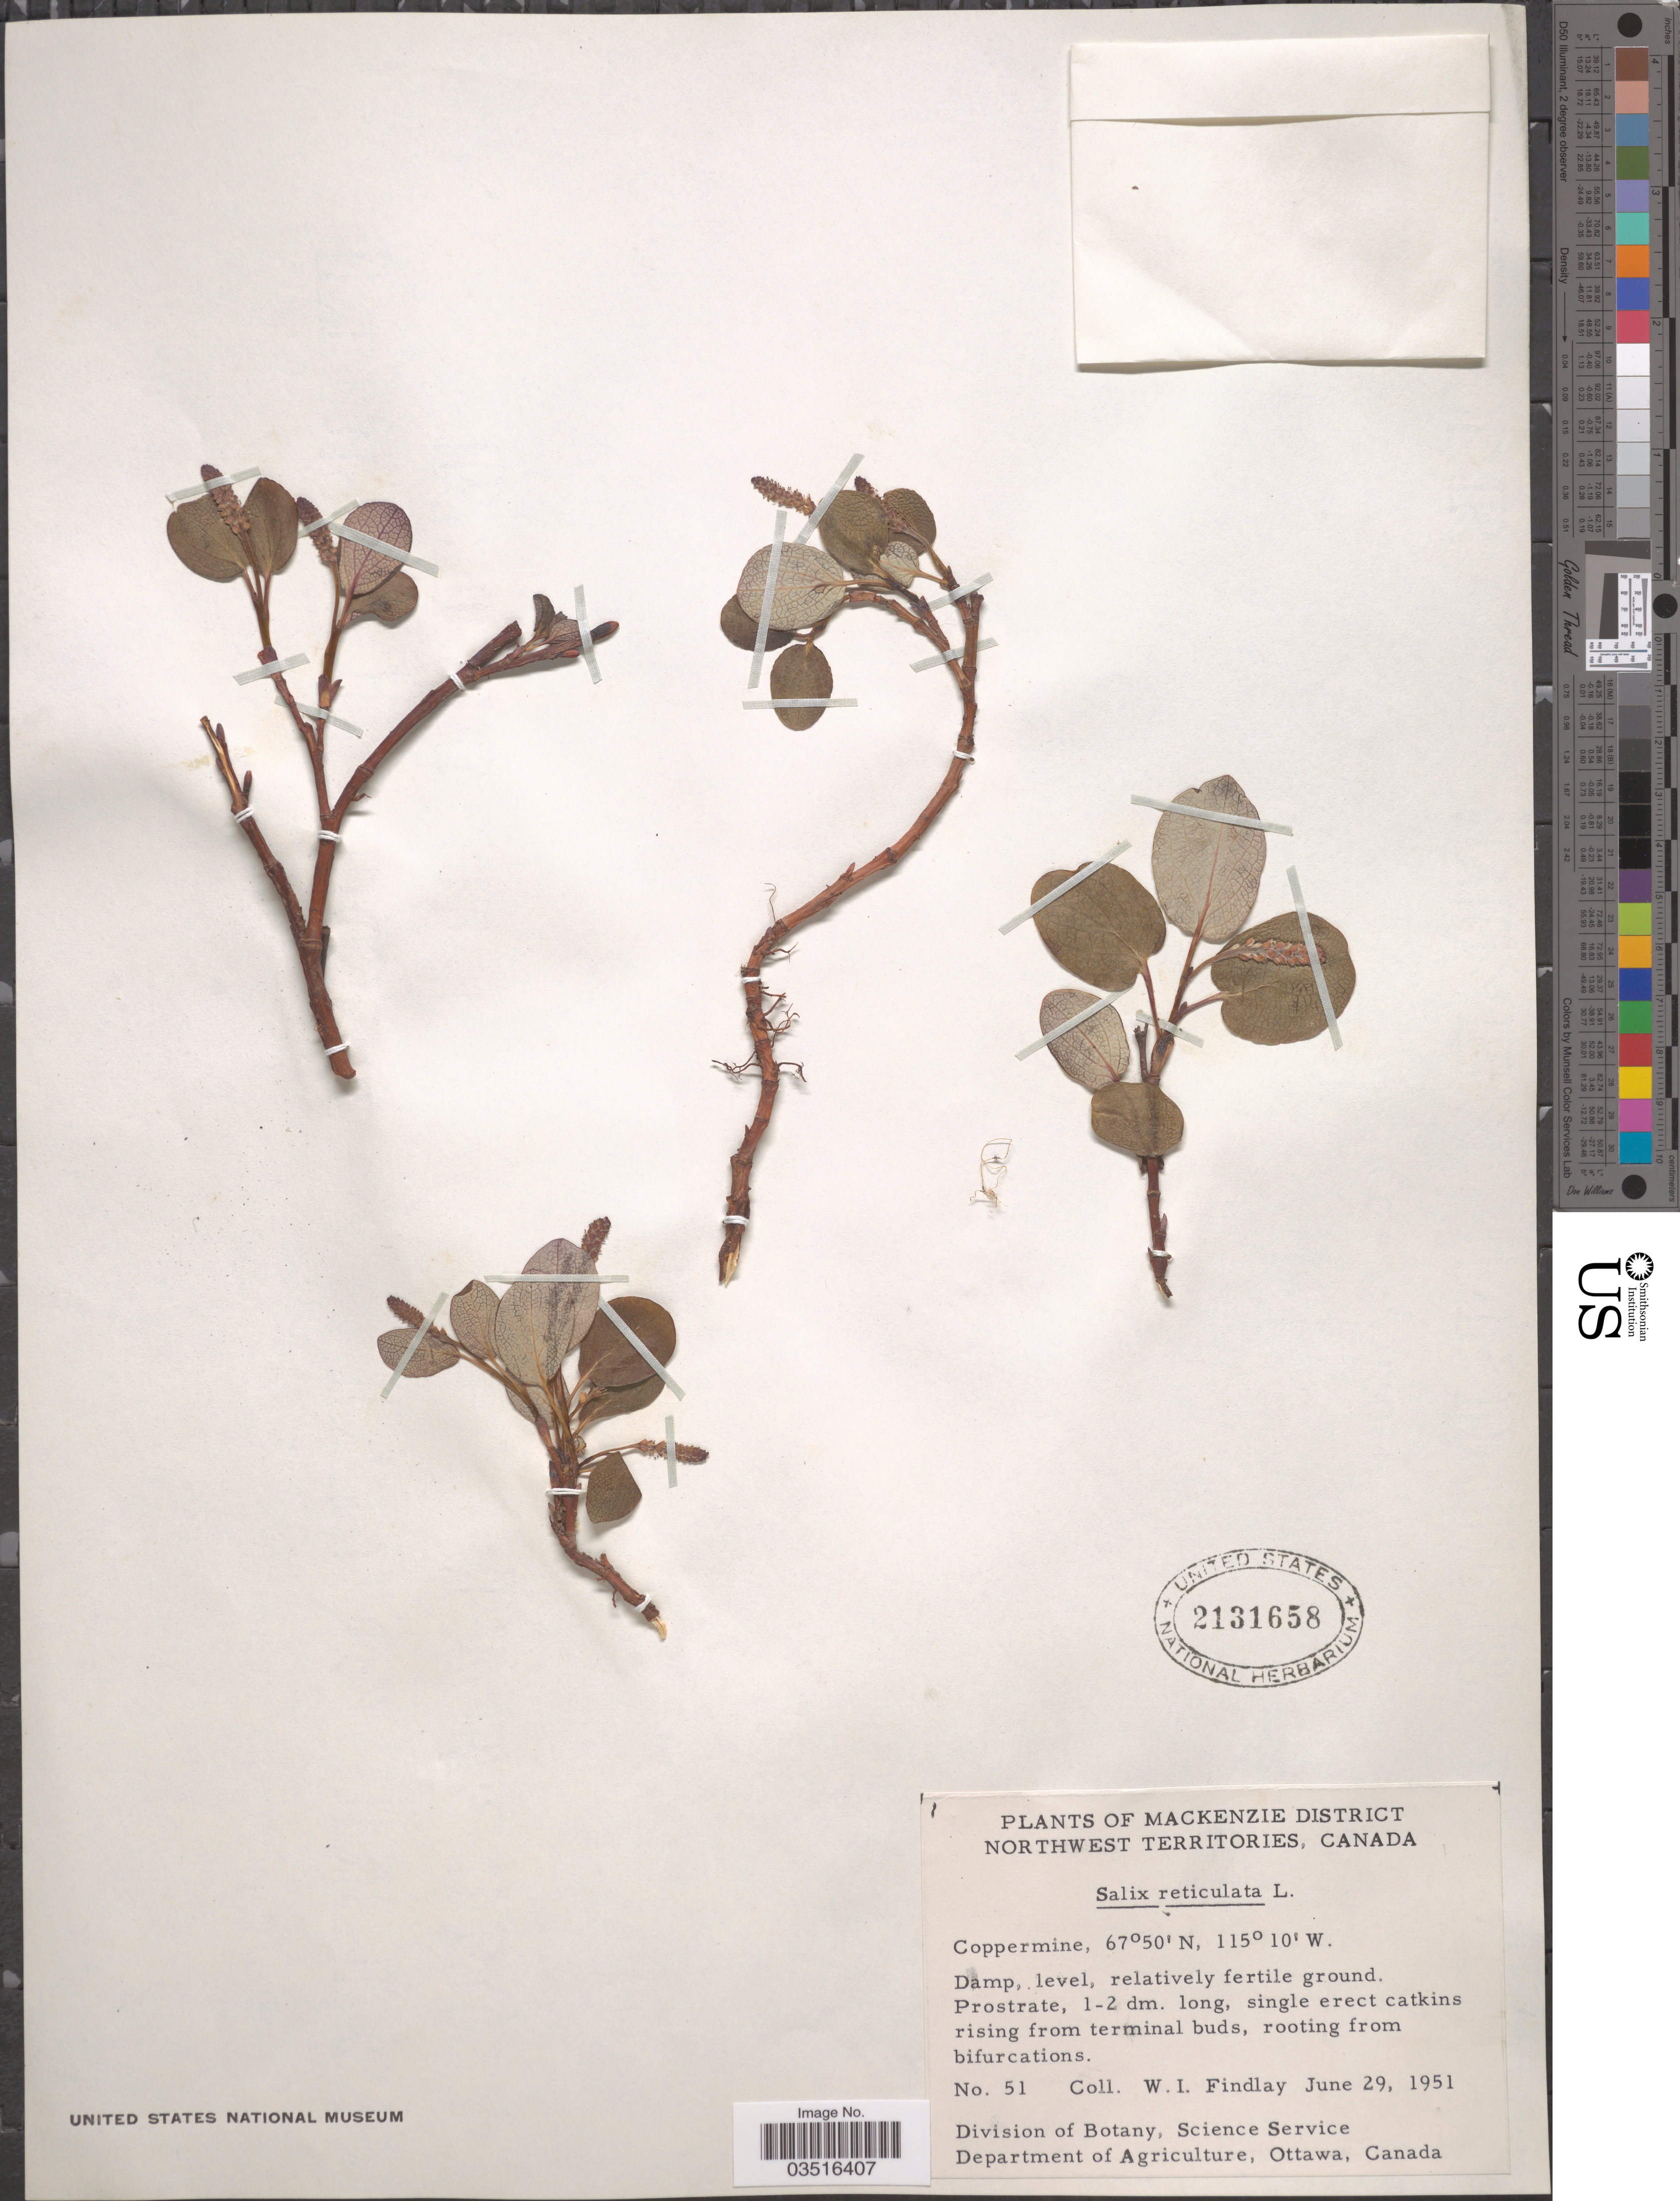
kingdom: Plantae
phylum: Tracheophyta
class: Magnoliopsida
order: Malpighiales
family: Salicaceae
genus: Salix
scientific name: Salix reticulata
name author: L.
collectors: W. Findlay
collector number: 51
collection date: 1951-06-29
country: Canada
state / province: Northwest Territories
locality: Mackenzie District. Coppermine.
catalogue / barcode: US 2131658